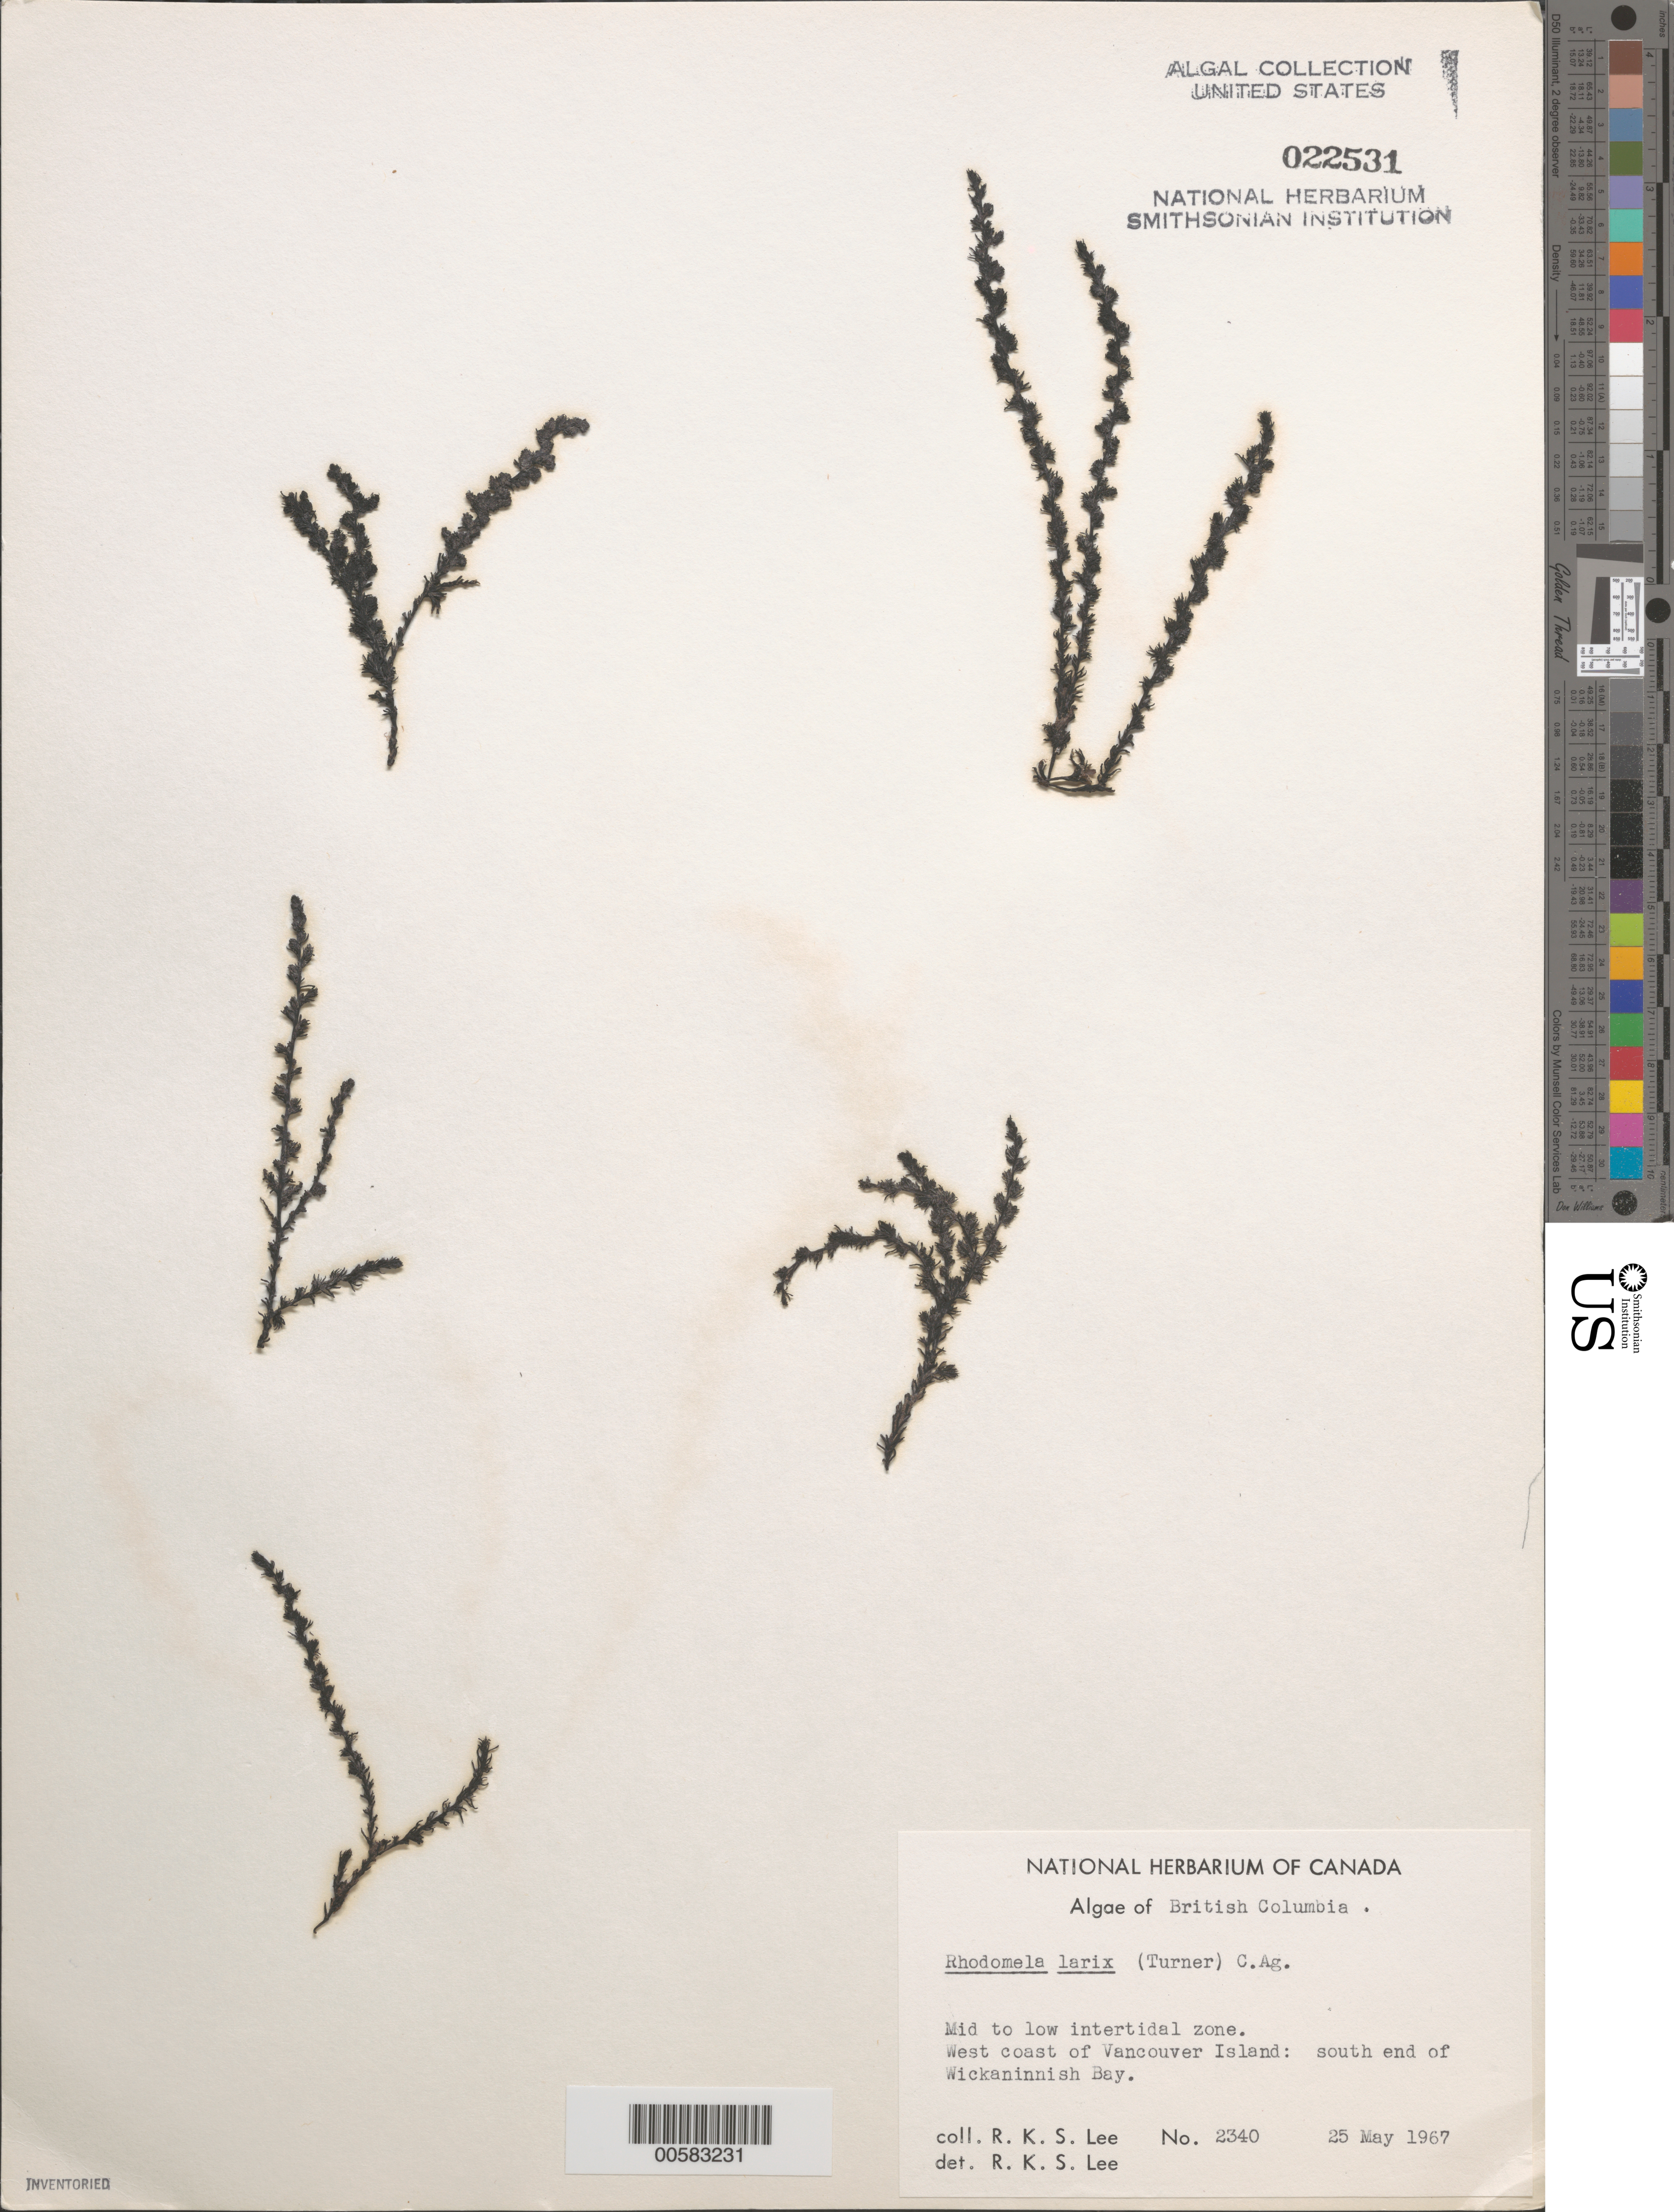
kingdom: Plantae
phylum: Rhodophyta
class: Florideophyceae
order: Ceramiales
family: Rhodomelaceae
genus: Neorhodomela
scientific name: Neorhodomela larix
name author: (Turner) Masuda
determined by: Algae name updating Project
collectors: R. Lee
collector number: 2340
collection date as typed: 25 May 1967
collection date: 1967-05-25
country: Canada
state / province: British Columbia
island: Vancouver Island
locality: Wickaninnish Bay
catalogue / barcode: US 22531